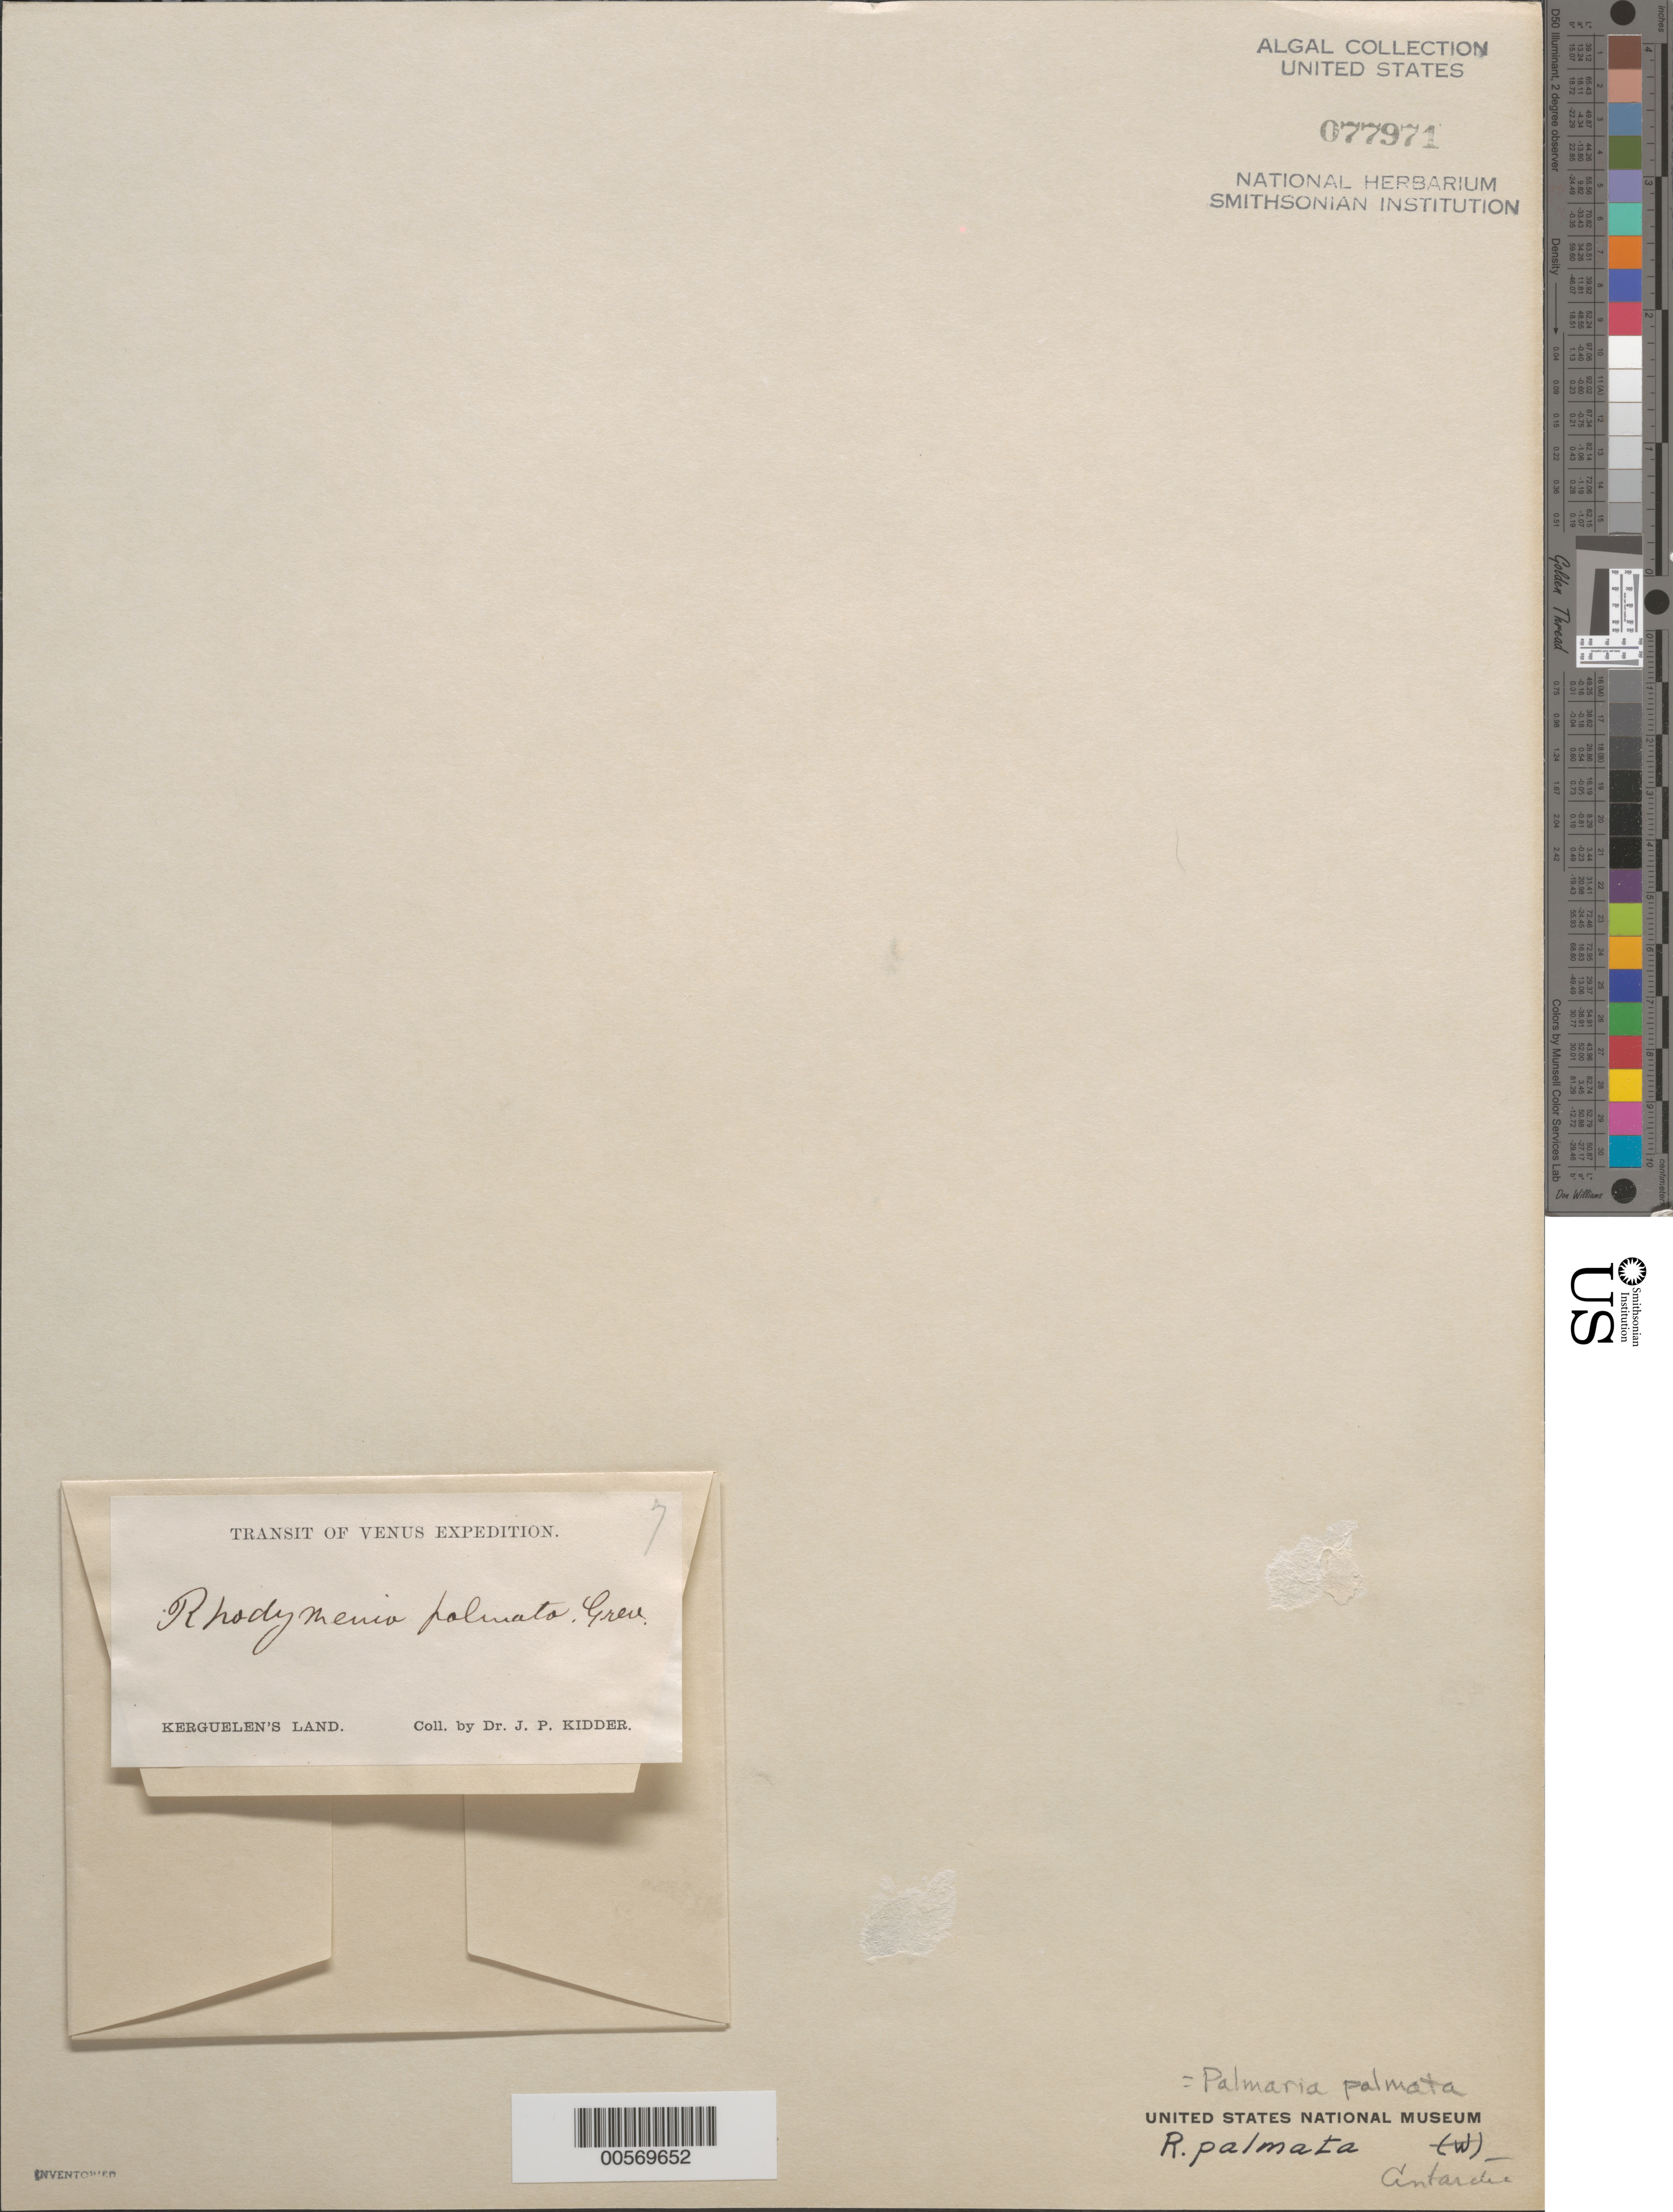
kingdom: Plantae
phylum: Rhodophyta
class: Florideophyceae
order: Palmariales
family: Palmariaceae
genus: Palmaria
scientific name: Palmaria palmata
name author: (L.) F. Weber & D. Mohr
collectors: J.P. Kidder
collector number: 7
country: French Southern Territories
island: Kerguelen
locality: (Old name: Kerguelen's Land)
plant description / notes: Transit of Venus Expedition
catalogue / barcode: US 77971